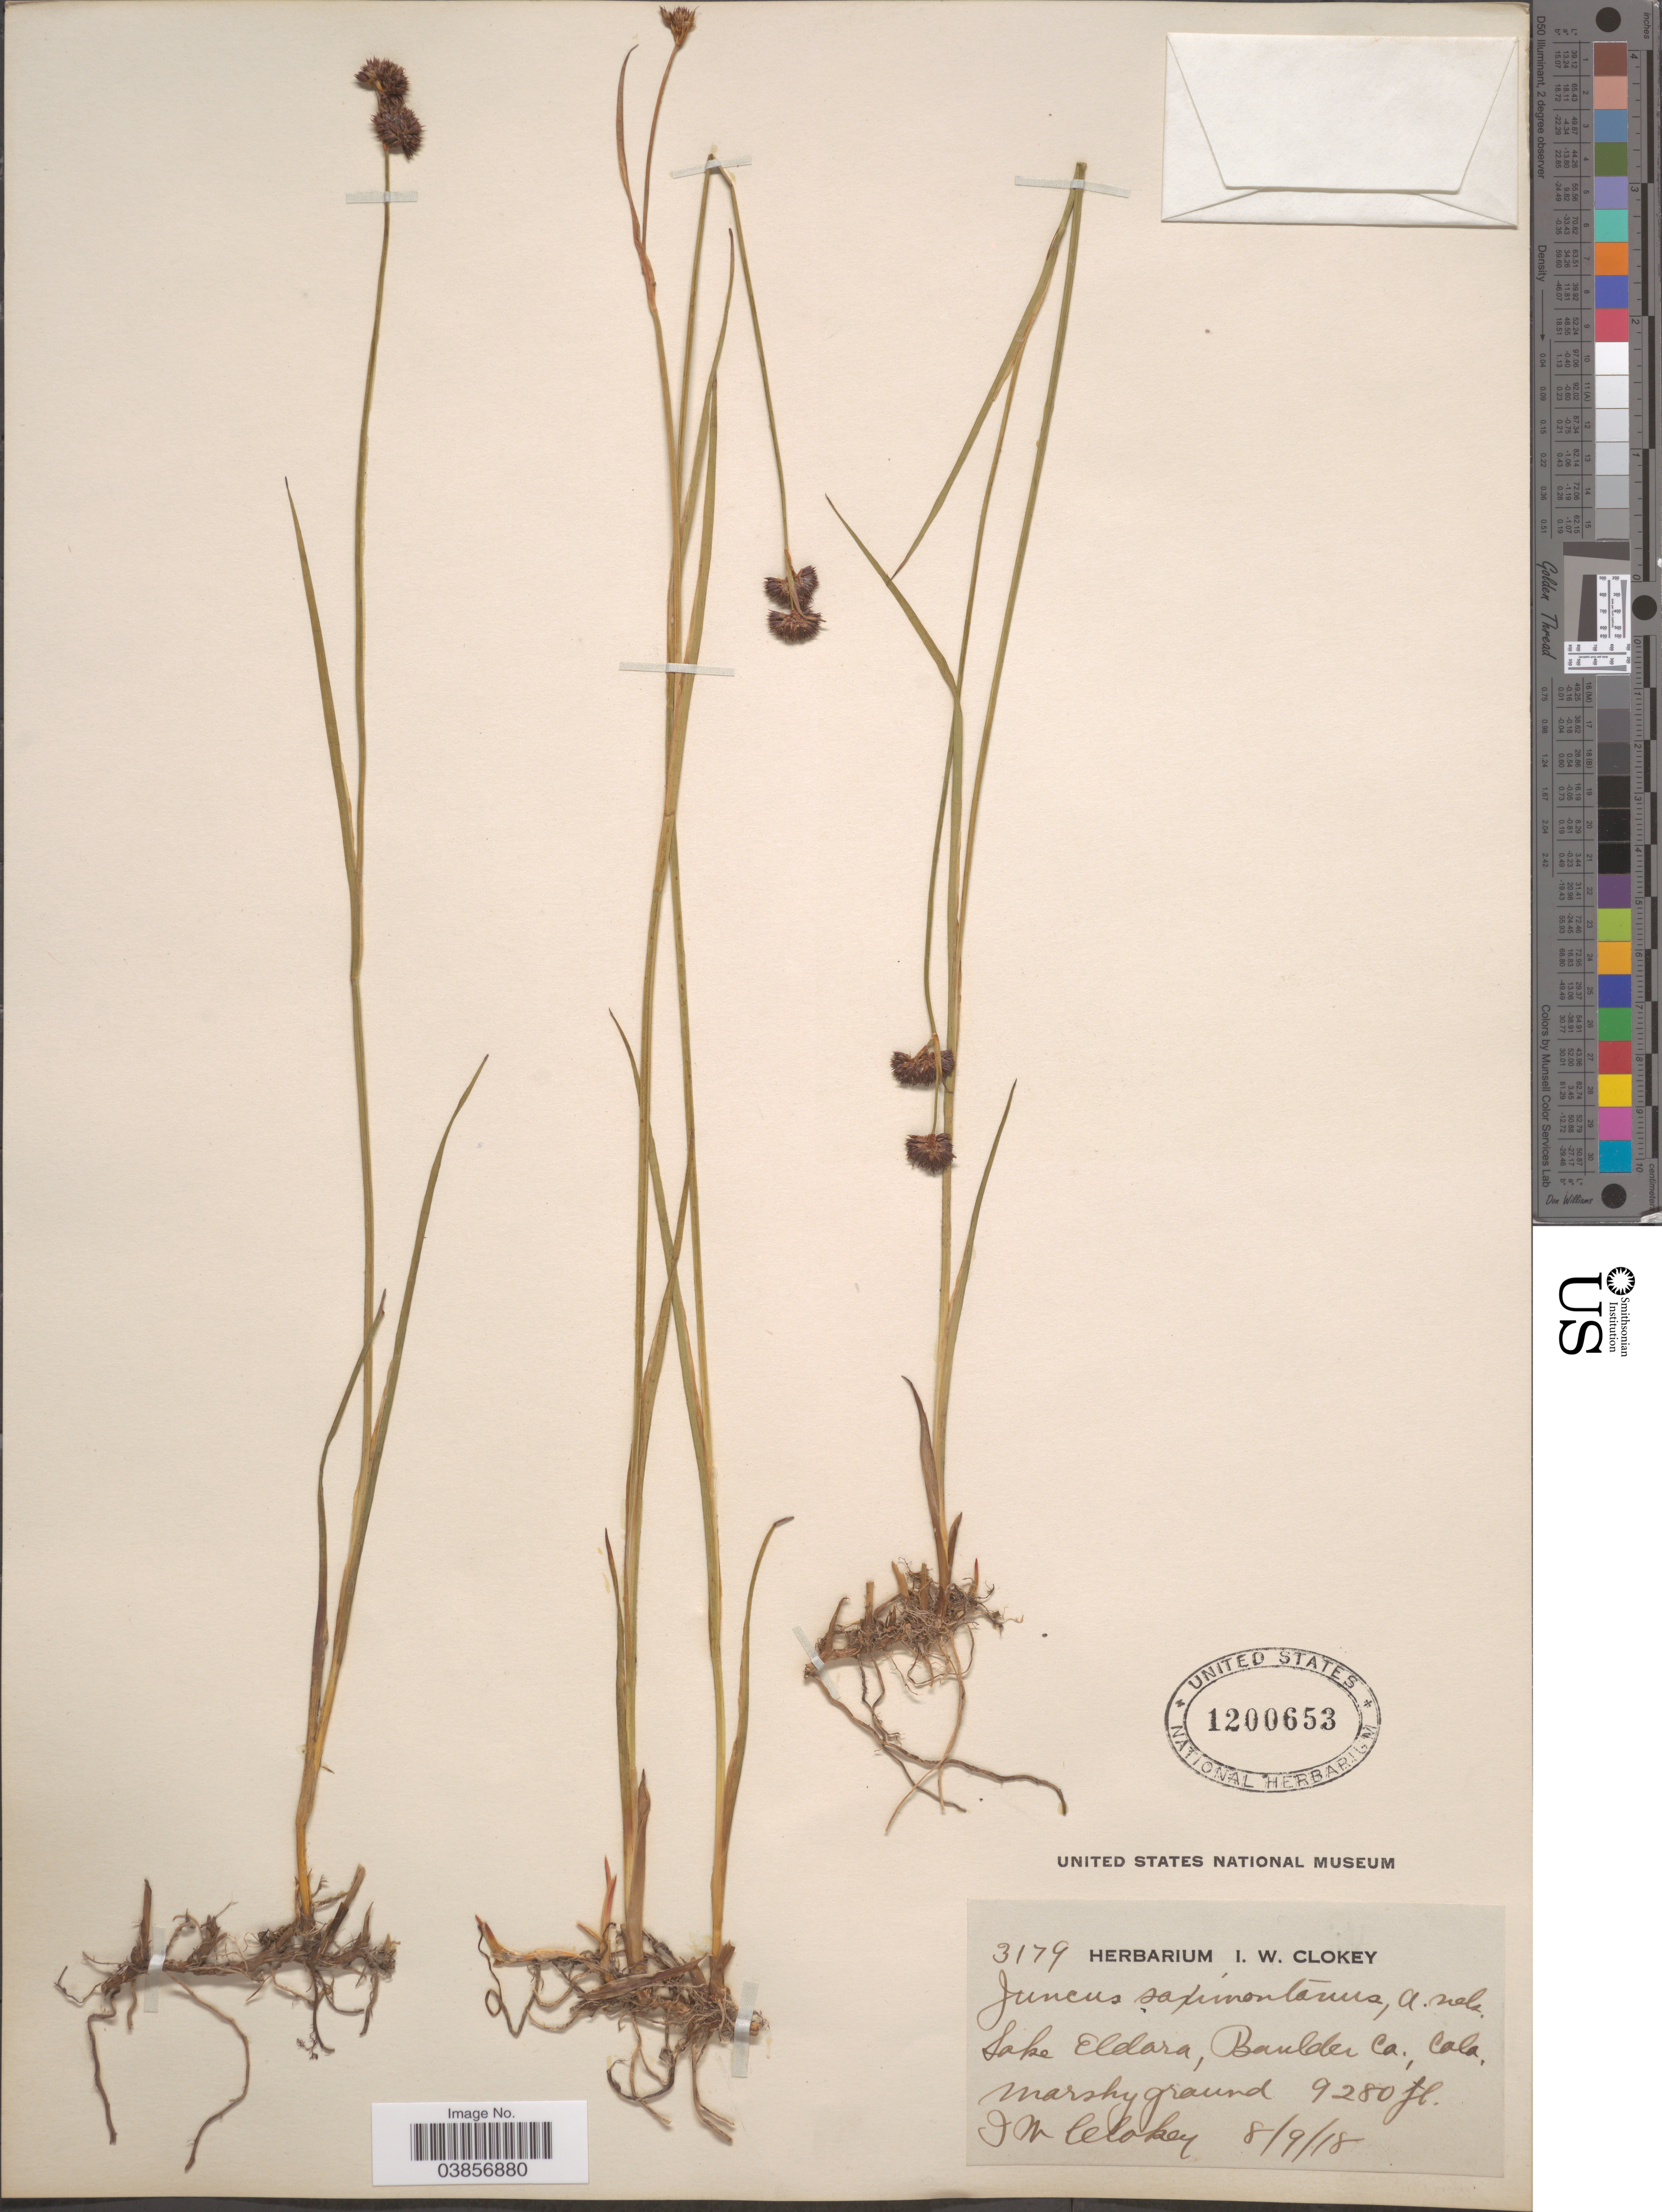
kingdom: Plantae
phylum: Tracheophyta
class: Liliopsida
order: Poales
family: Juncaceae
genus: Juncus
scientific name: Juncus saximontanus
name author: A. Nelson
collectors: I. W. Clokey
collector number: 3179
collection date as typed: Transcribed d/m/y: 9/8/18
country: United States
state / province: Colorado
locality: Lake Eldora, Boulder Co.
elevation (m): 2829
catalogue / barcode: US 1200653